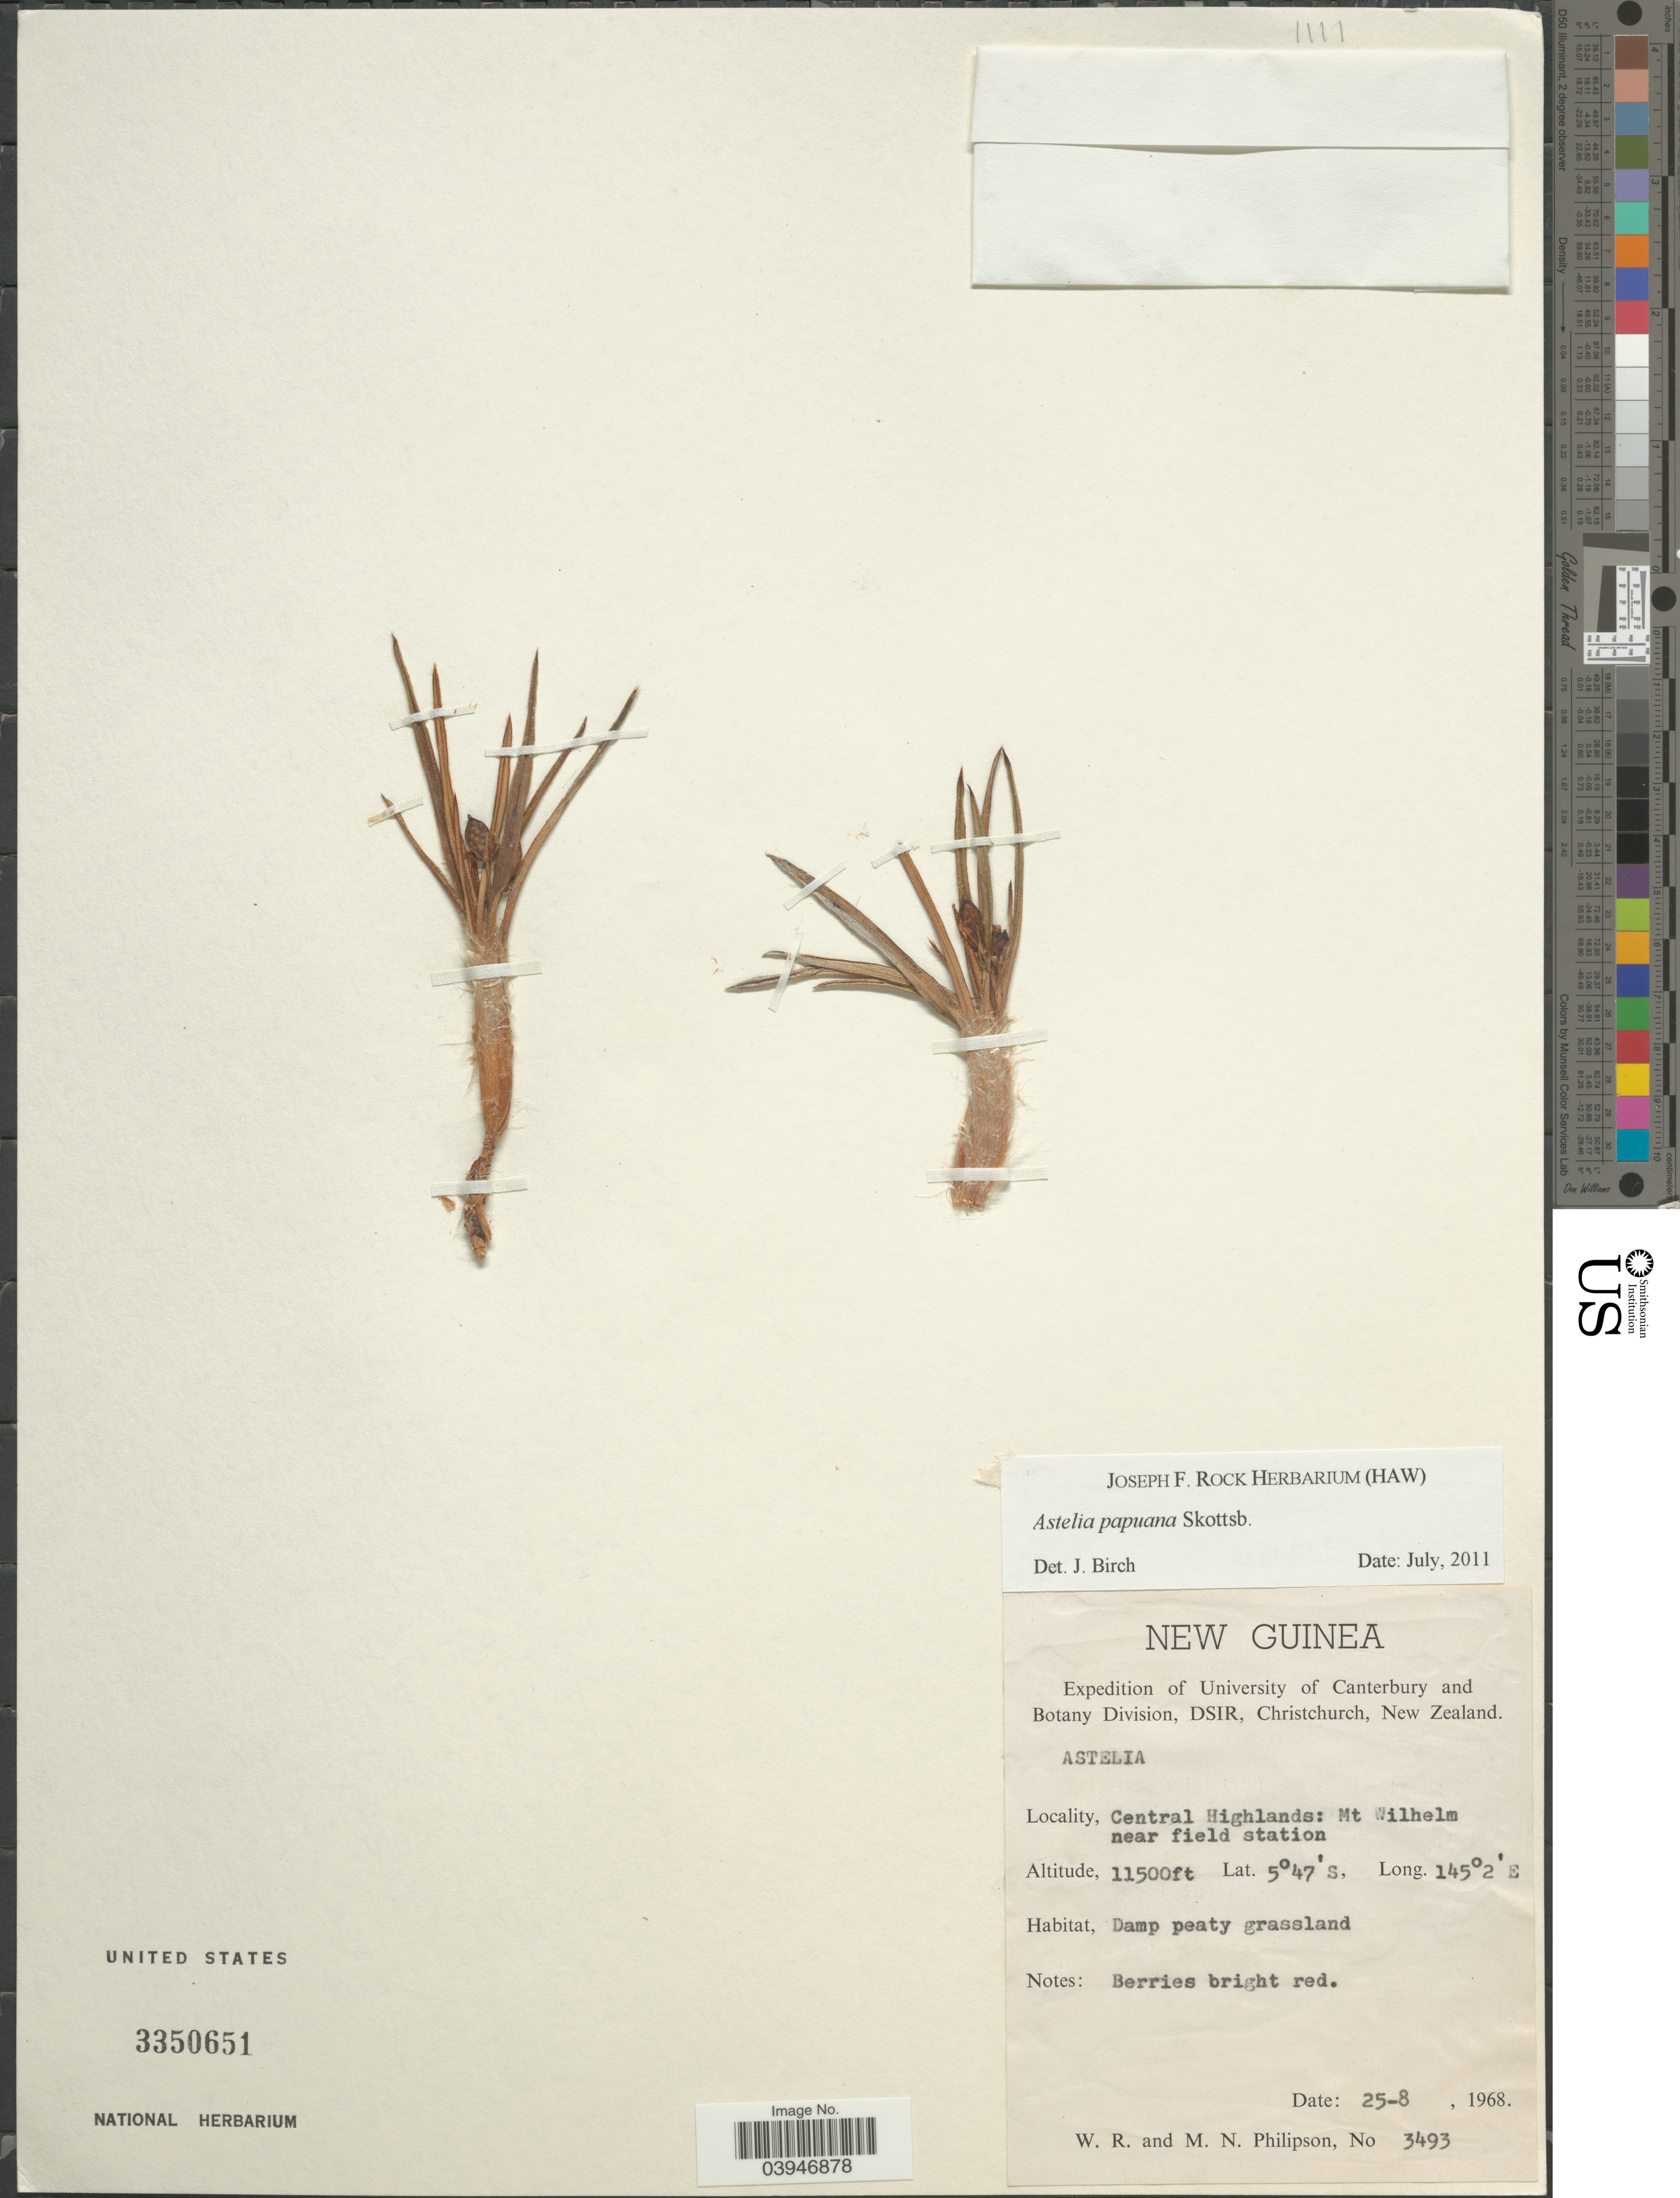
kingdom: Plantae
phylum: Tracheophyta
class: Liliopsida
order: Asparagales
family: Asteliaceae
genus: Astelia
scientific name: Astelia papuana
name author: Skottsb.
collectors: W. R. Philipson & M. Philipson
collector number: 3493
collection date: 1968-08-25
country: Papua New Guinea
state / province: Central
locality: New Guinea. Central Highlands: Mt Wilhelm near field station.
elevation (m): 3505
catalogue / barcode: US 3350651